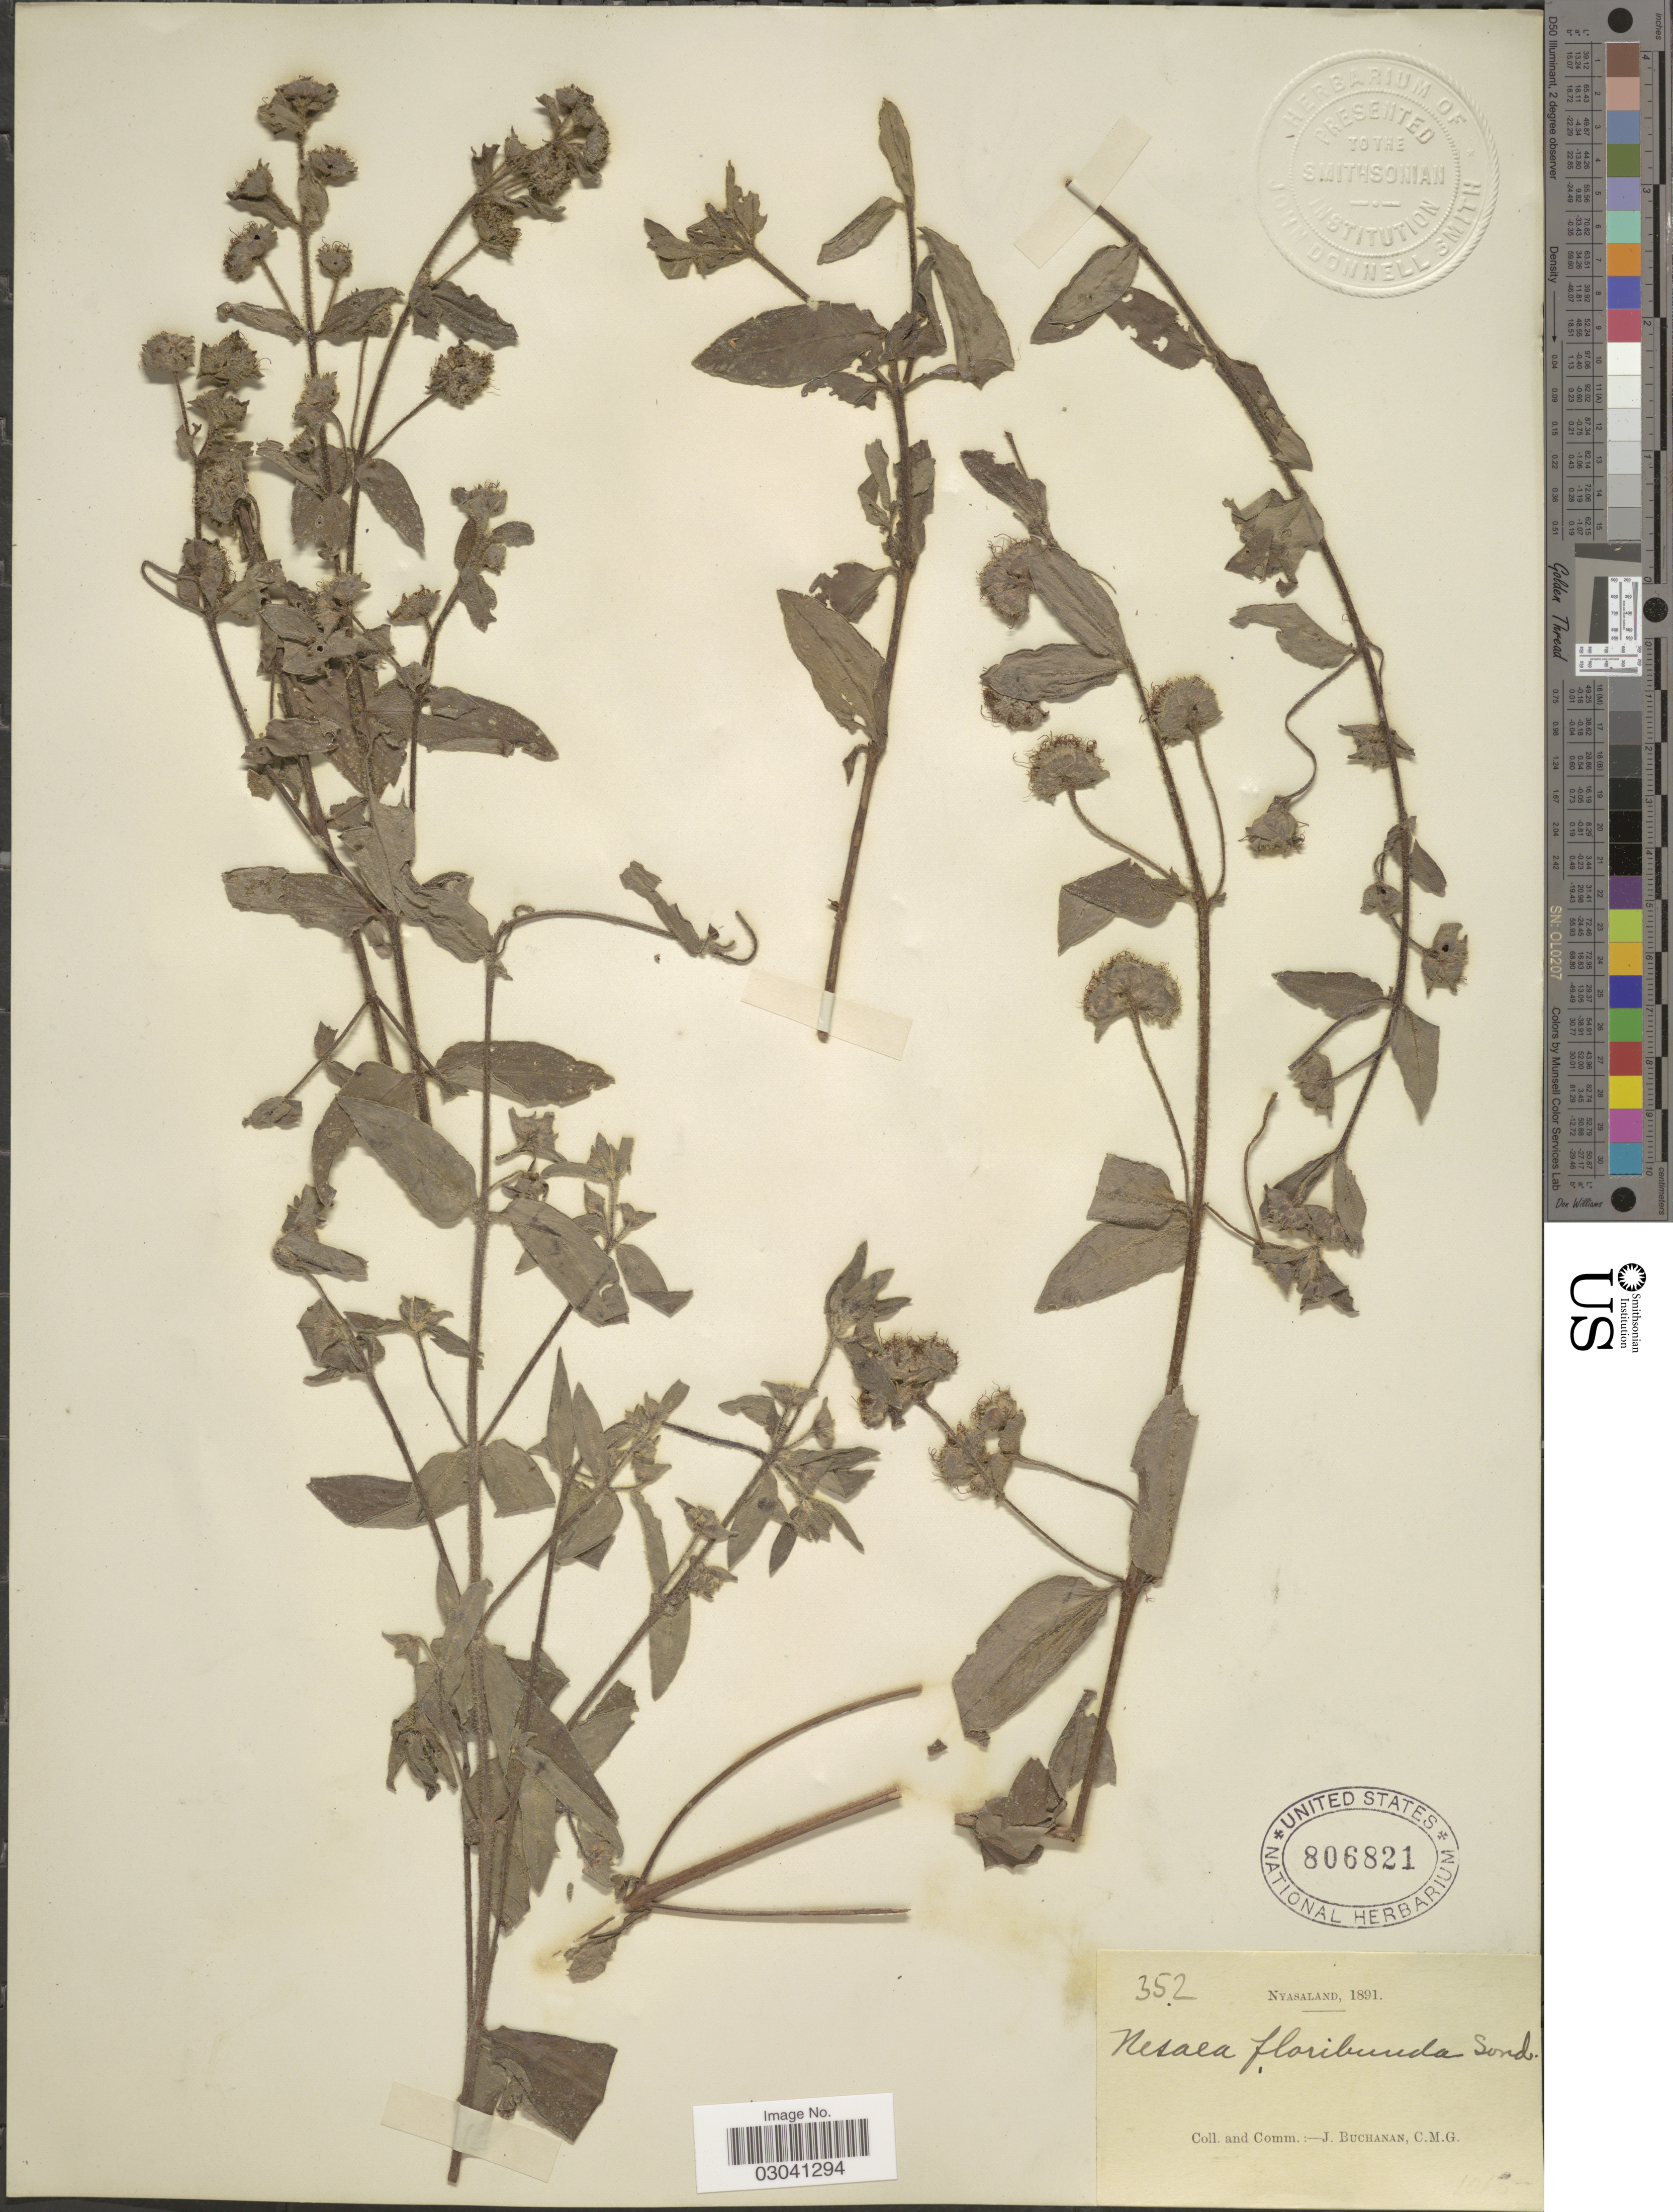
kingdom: Plantae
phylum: Tracheophyta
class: Magnoliopsida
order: Myrtales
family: Lythraceae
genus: Ammannia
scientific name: Ammannia radicans var. floribunda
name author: (Sond.) S.A. Graham & Gandhi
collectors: J. Buchanan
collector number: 352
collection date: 1891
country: Malawi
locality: Nyasaland.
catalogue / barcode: US 806821